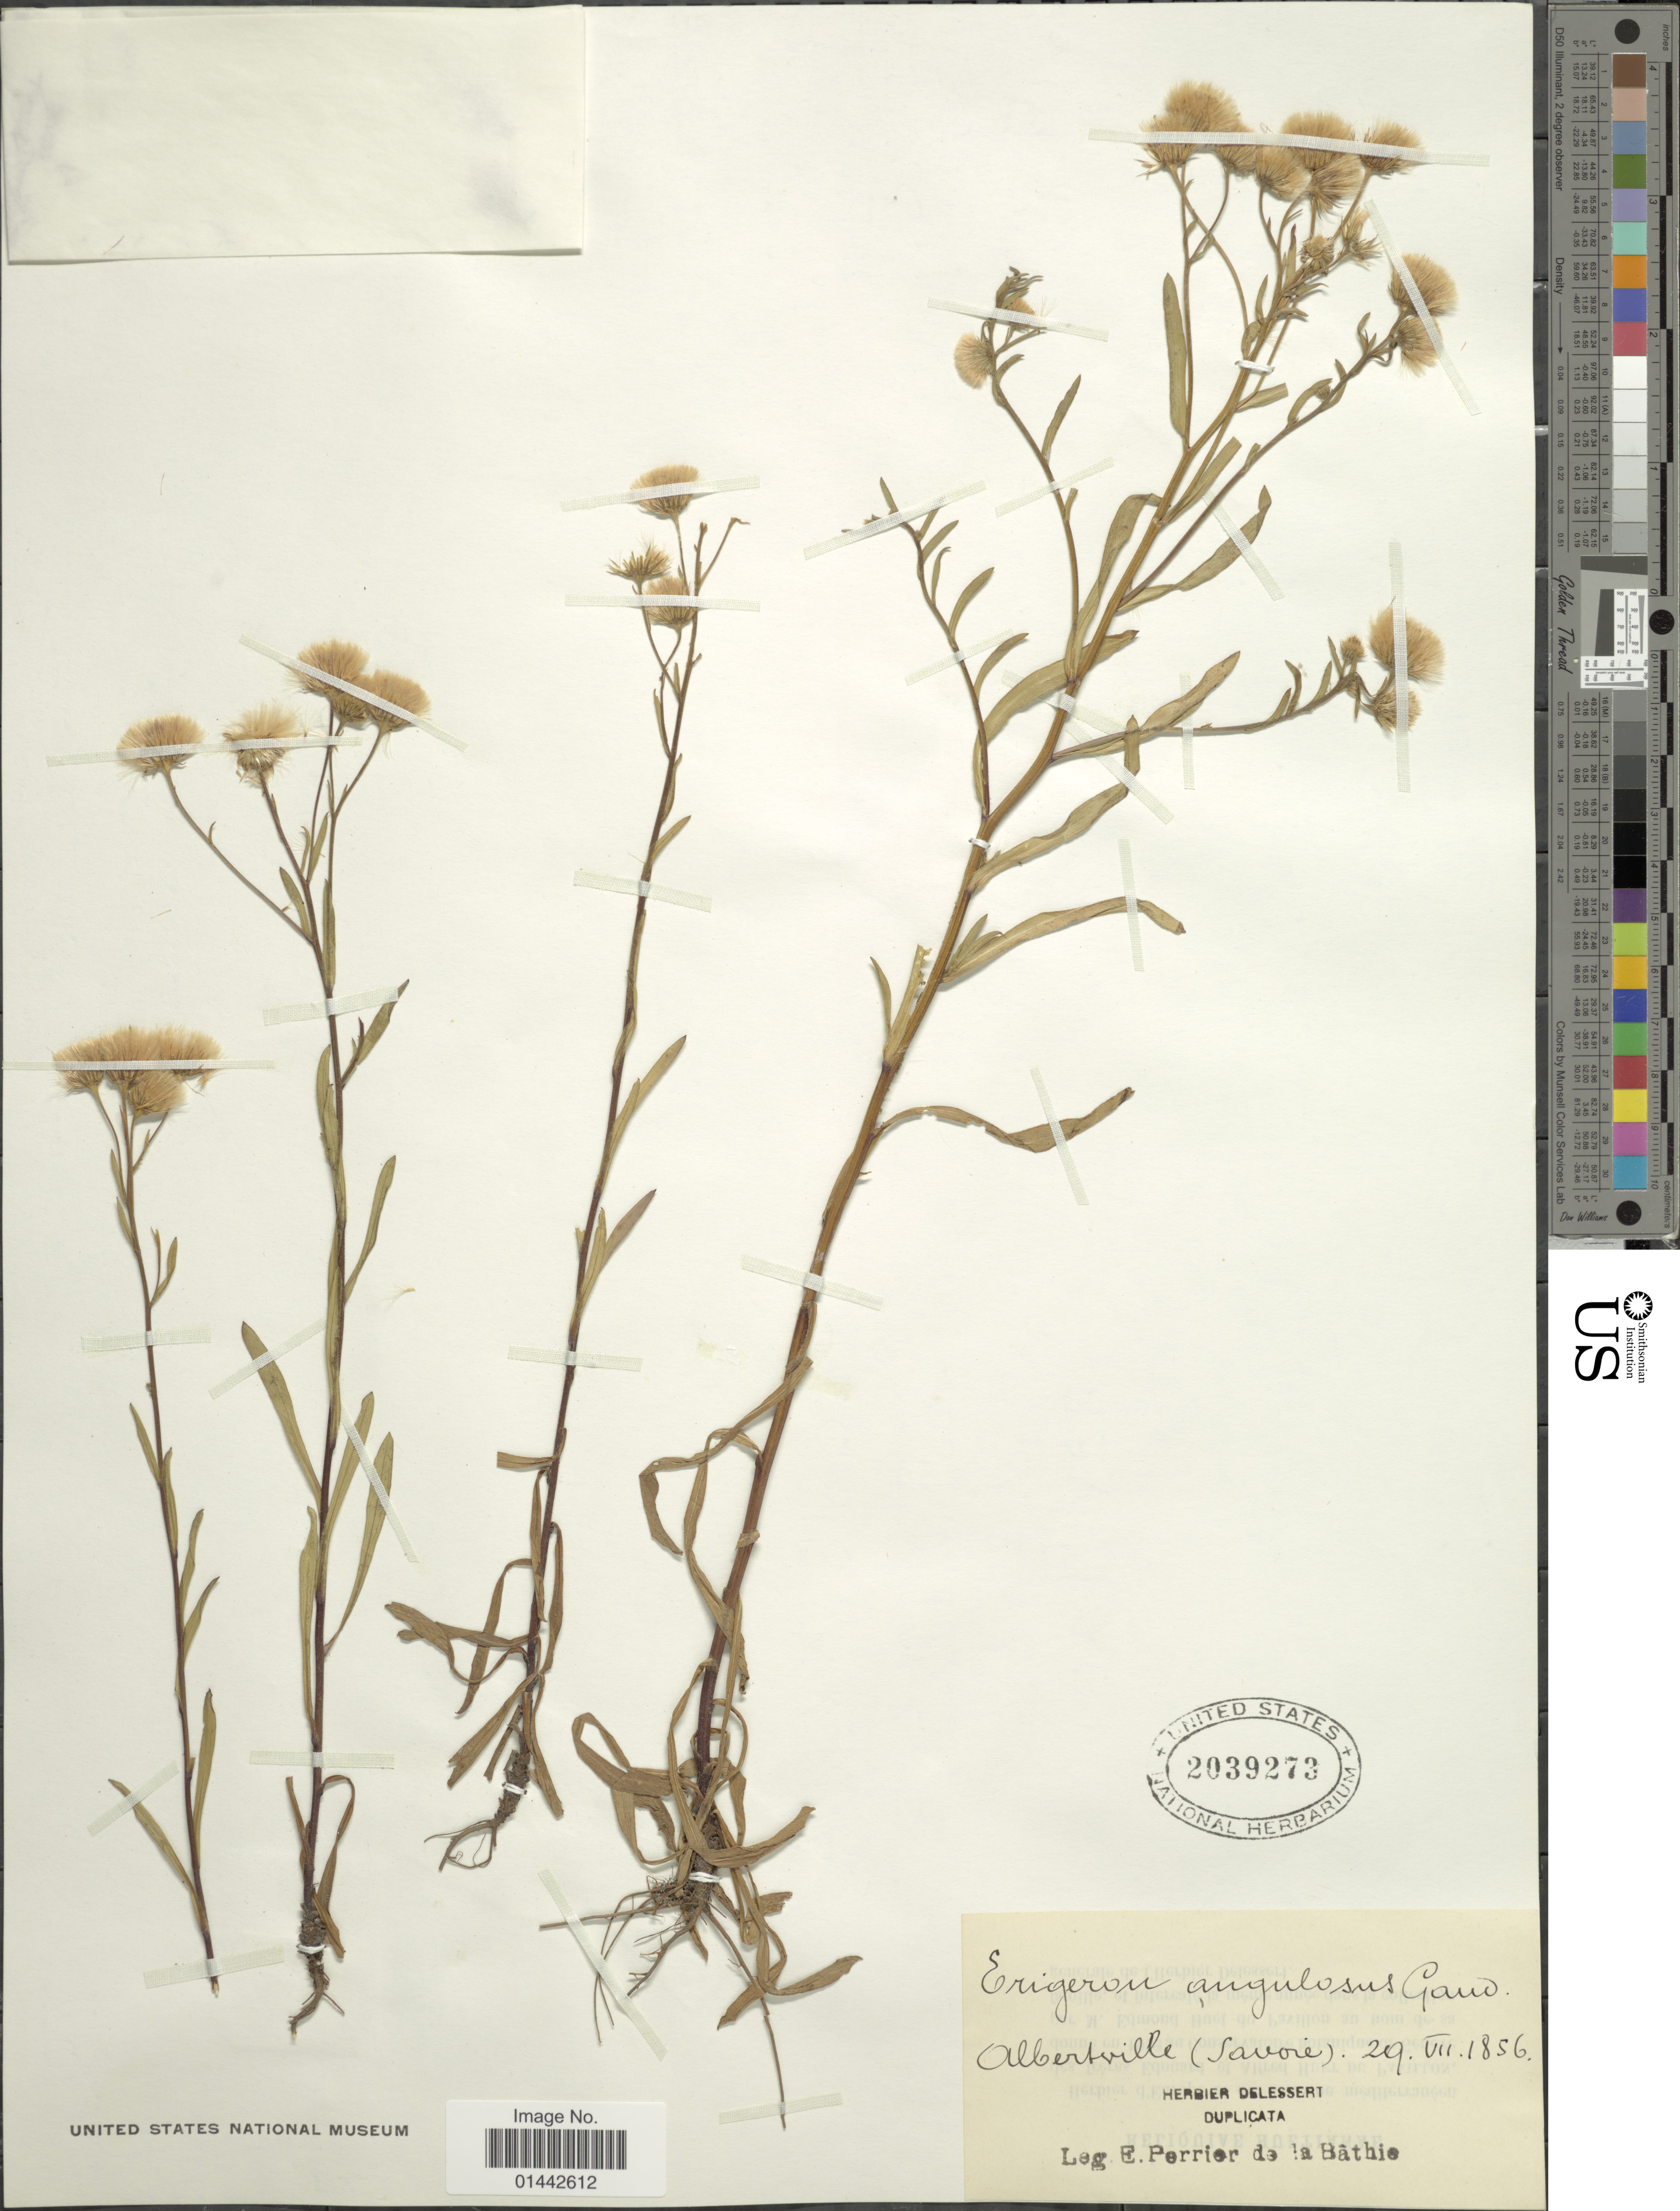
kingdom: Plantae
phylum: Tracheophyta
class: Magnoliopsida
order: Asterales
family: Asteraceae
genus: Erigeron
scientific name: Erigeron acris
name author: L.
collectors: E. Perrier de la Bâthie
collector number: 2039273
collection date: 1856-07-29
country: France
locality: Albertville (Savoie).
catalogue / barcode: US 2039273